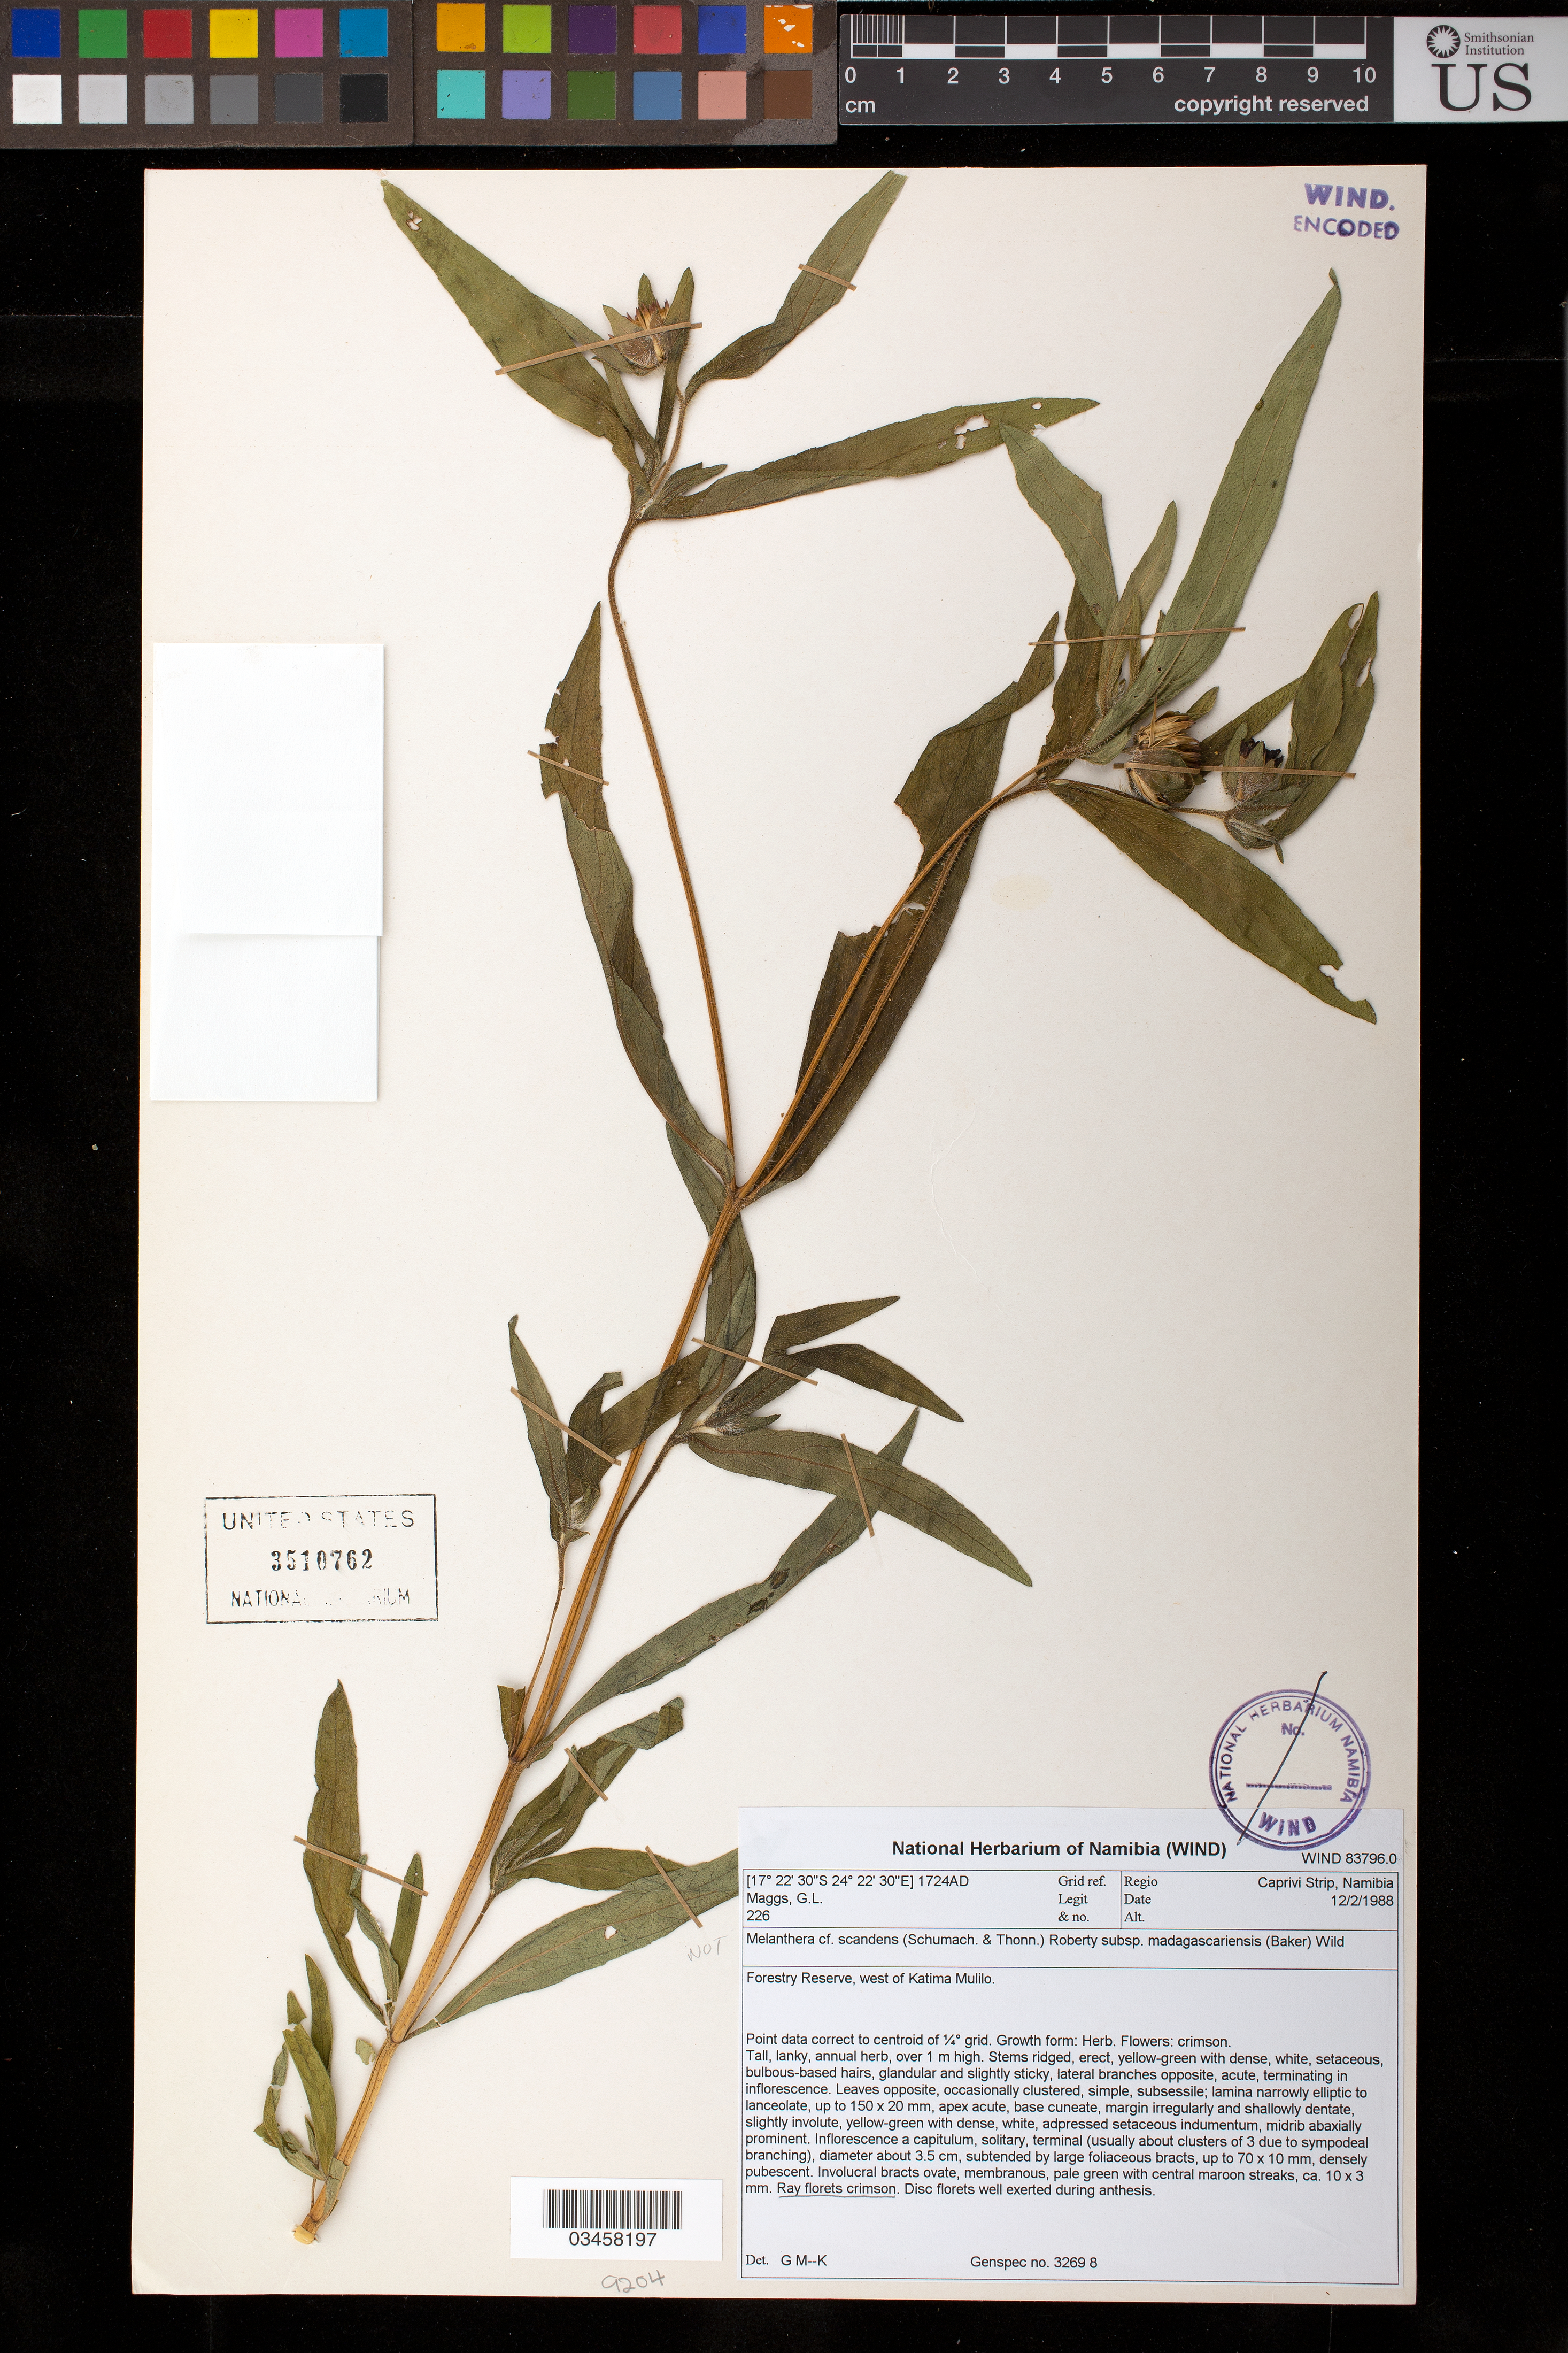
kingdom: Plantae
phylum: Tracheophyta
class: Magnoliopsida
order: Asterales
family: Asteraceae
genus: Melanthera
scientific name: Melanthera scandens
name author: (Schumach. & Thonn.) Brenan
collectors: G. L. Maggs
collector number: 226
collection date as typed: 2 Dec 1988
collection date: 1988-12-02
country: Namibia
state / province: Caprivi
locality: Forestry Reserve, west of Katima Mulilo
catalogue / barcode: US 3510762